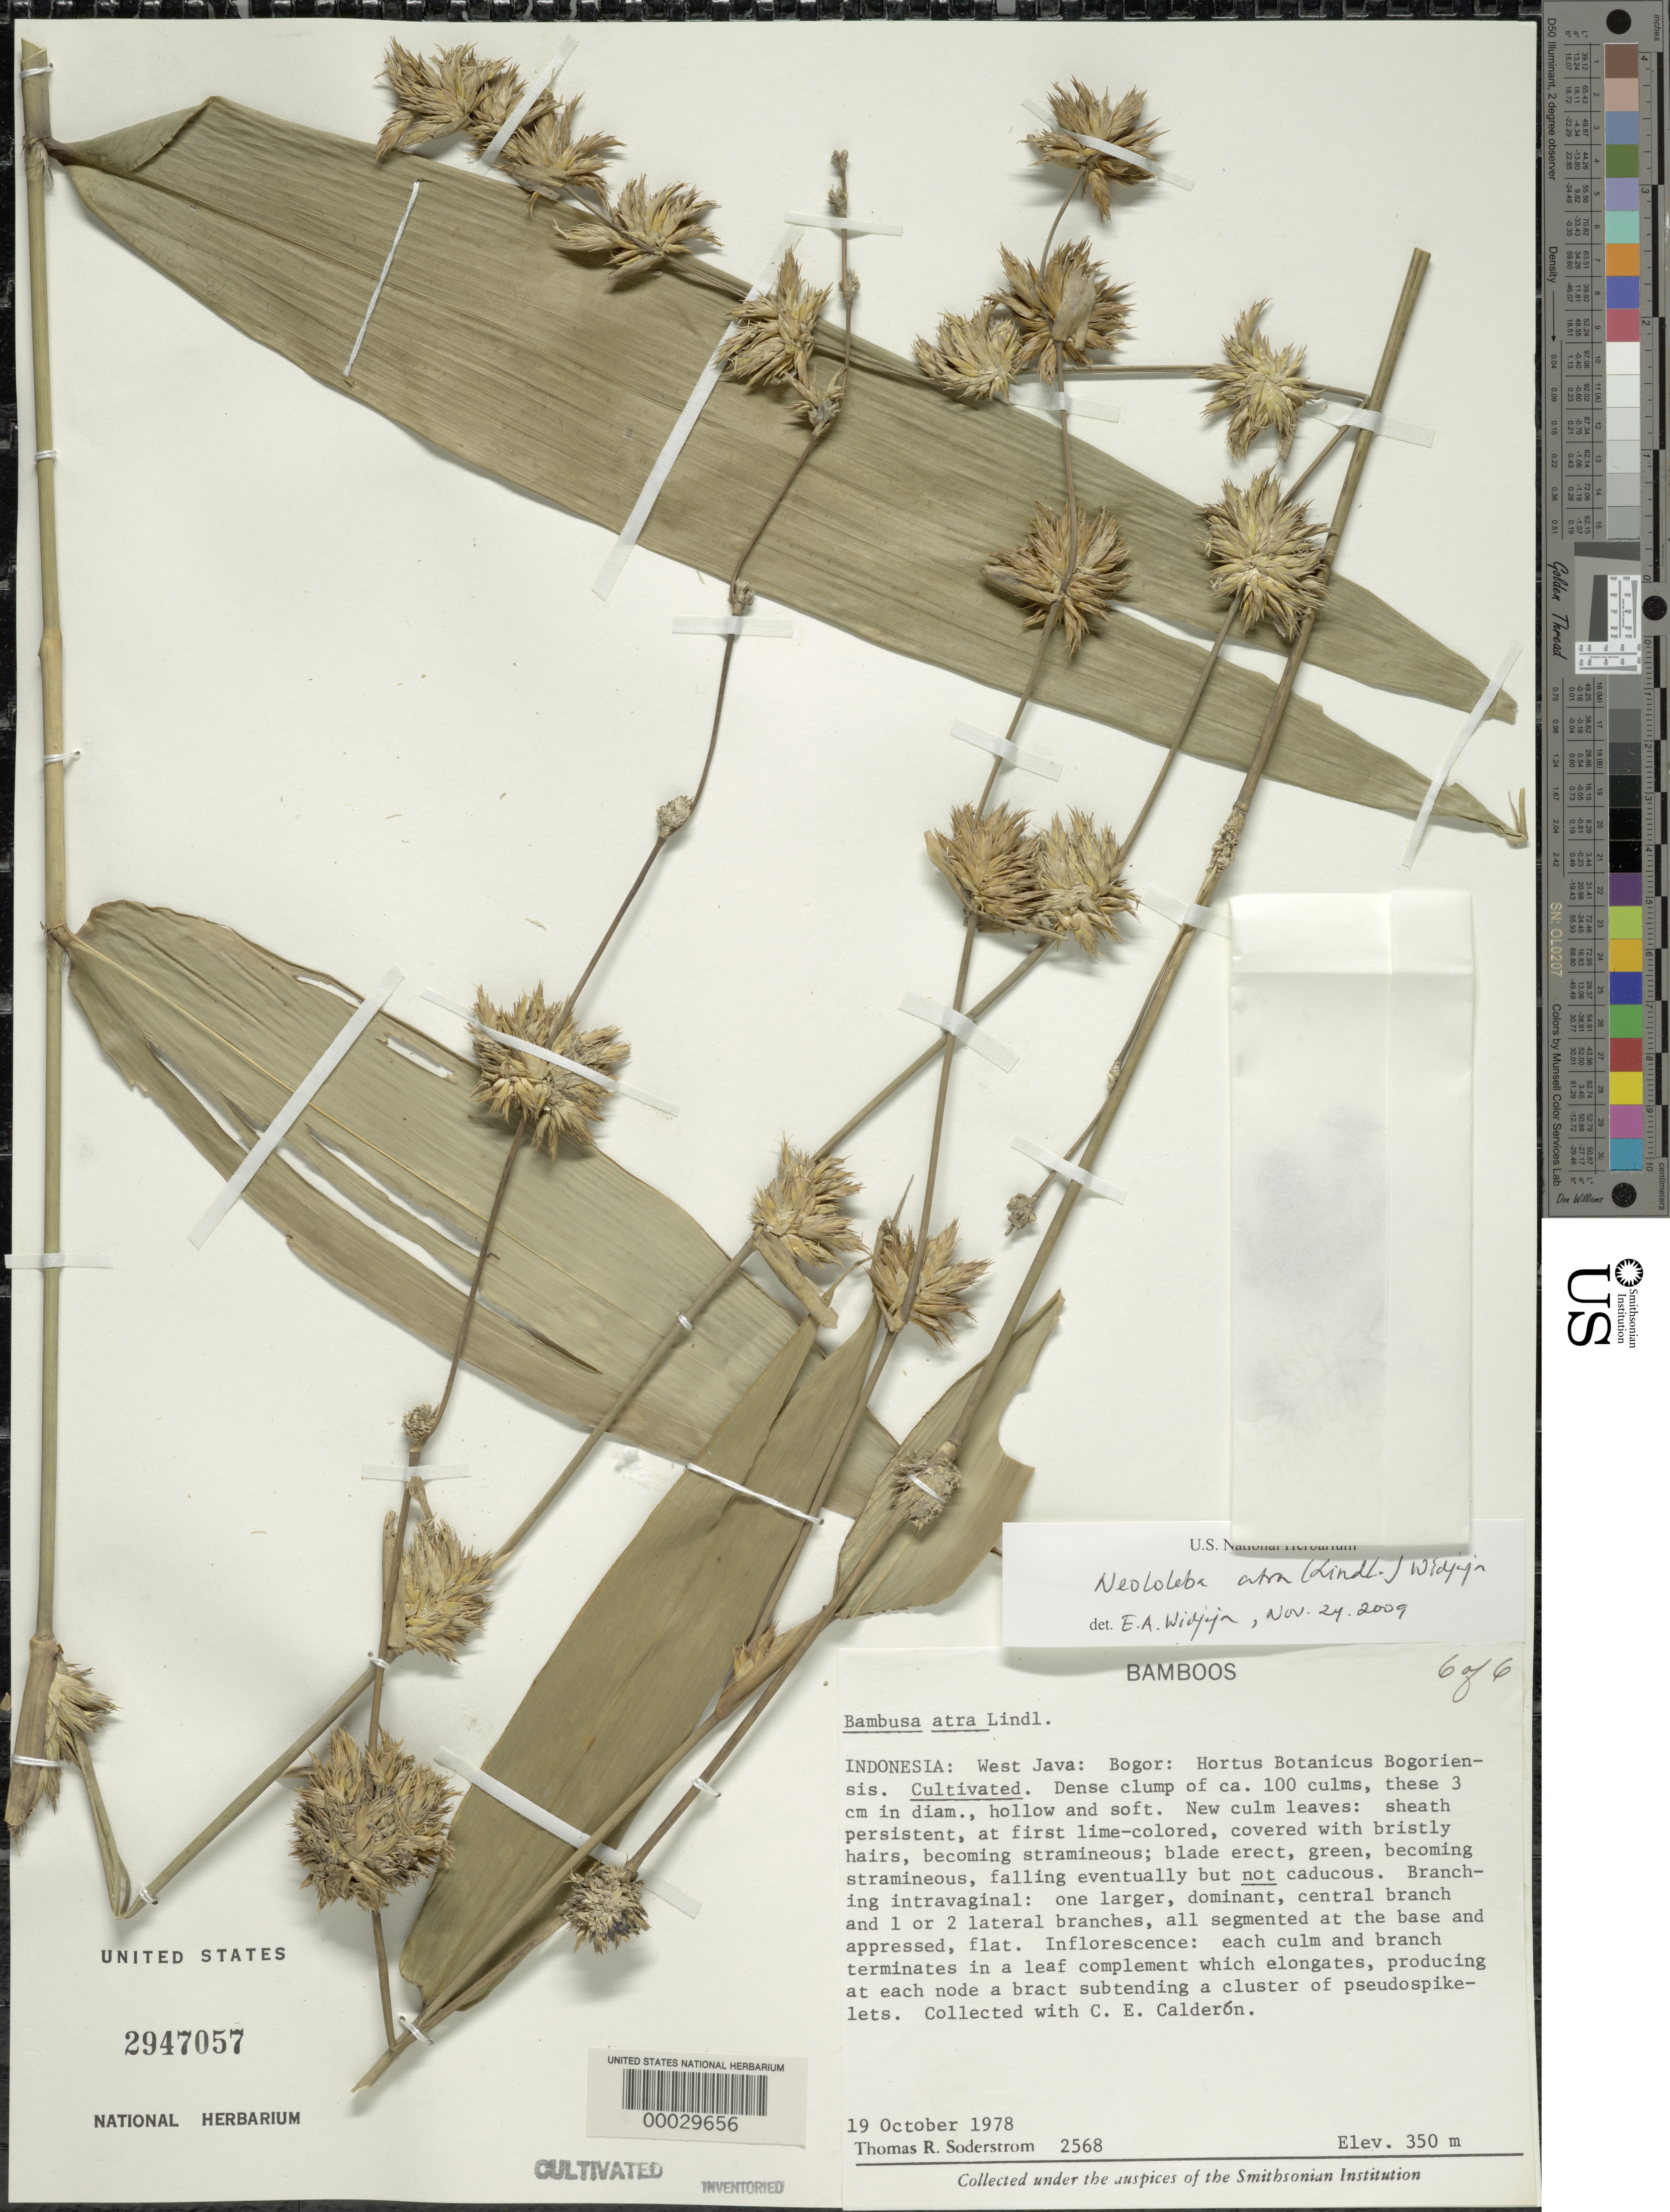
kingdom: Plantae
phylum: Tracheophyta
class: Liliopsida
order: Poales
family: Poaceae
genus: Neololeba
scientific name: Neololeba atra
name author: (Lindl.) Widjaja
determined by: Widjaja, E. A.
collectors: C. E. Calderón & T. R. Soderstrom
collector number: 2568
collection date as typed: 19 Oct 1978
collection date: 1978-10-19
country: Indonesia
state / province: Java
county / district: Jawa Barat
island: Java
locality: Bogor: Hortus Botanicus Bogoriensis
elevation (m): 350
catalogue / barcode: US 2947057